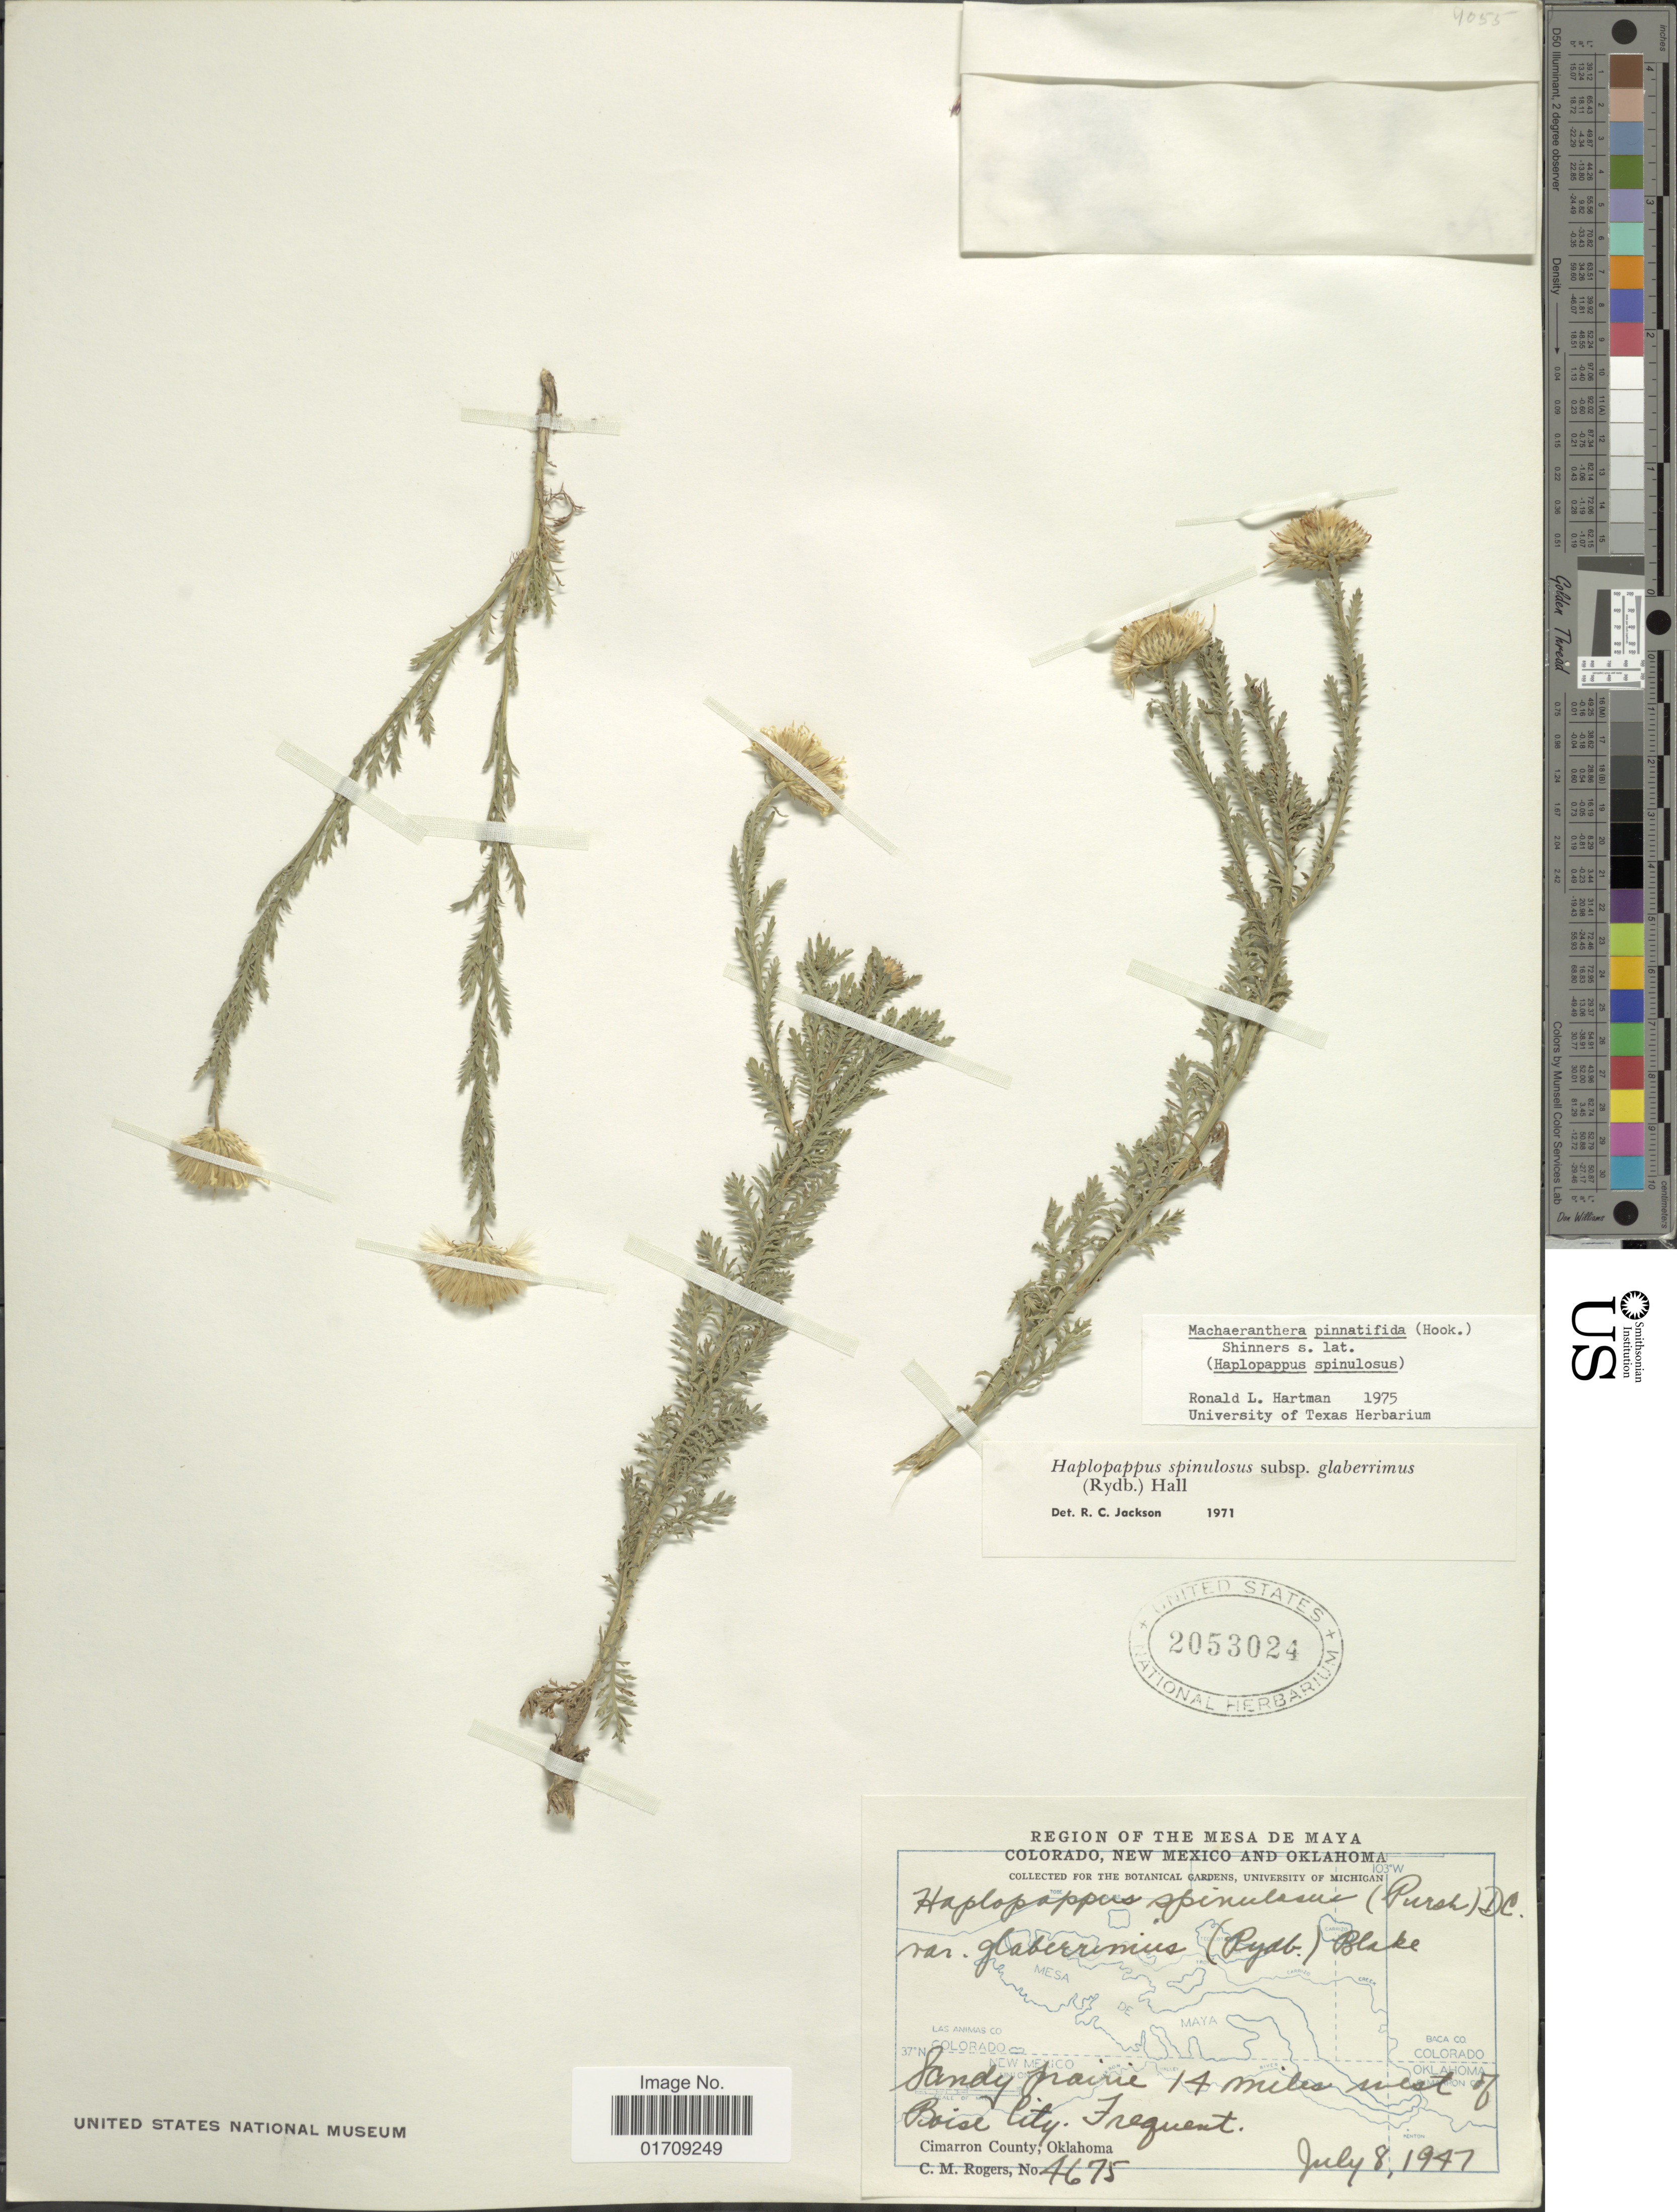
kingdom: Plantae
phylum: Tracheophyta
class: Magnoliopsida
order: Asterales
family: Asteraceae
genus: Machaeranthera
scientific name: Machaeranthera pinnatifida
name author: (Hook.) Shinners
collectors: C. M. Rogers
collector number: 4675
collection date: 1947-07-08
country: United States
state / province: Oklahoma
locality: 14 miles west of Boise City, Cimarron County, region of the Mesa de Maya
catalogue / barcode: US 2053024